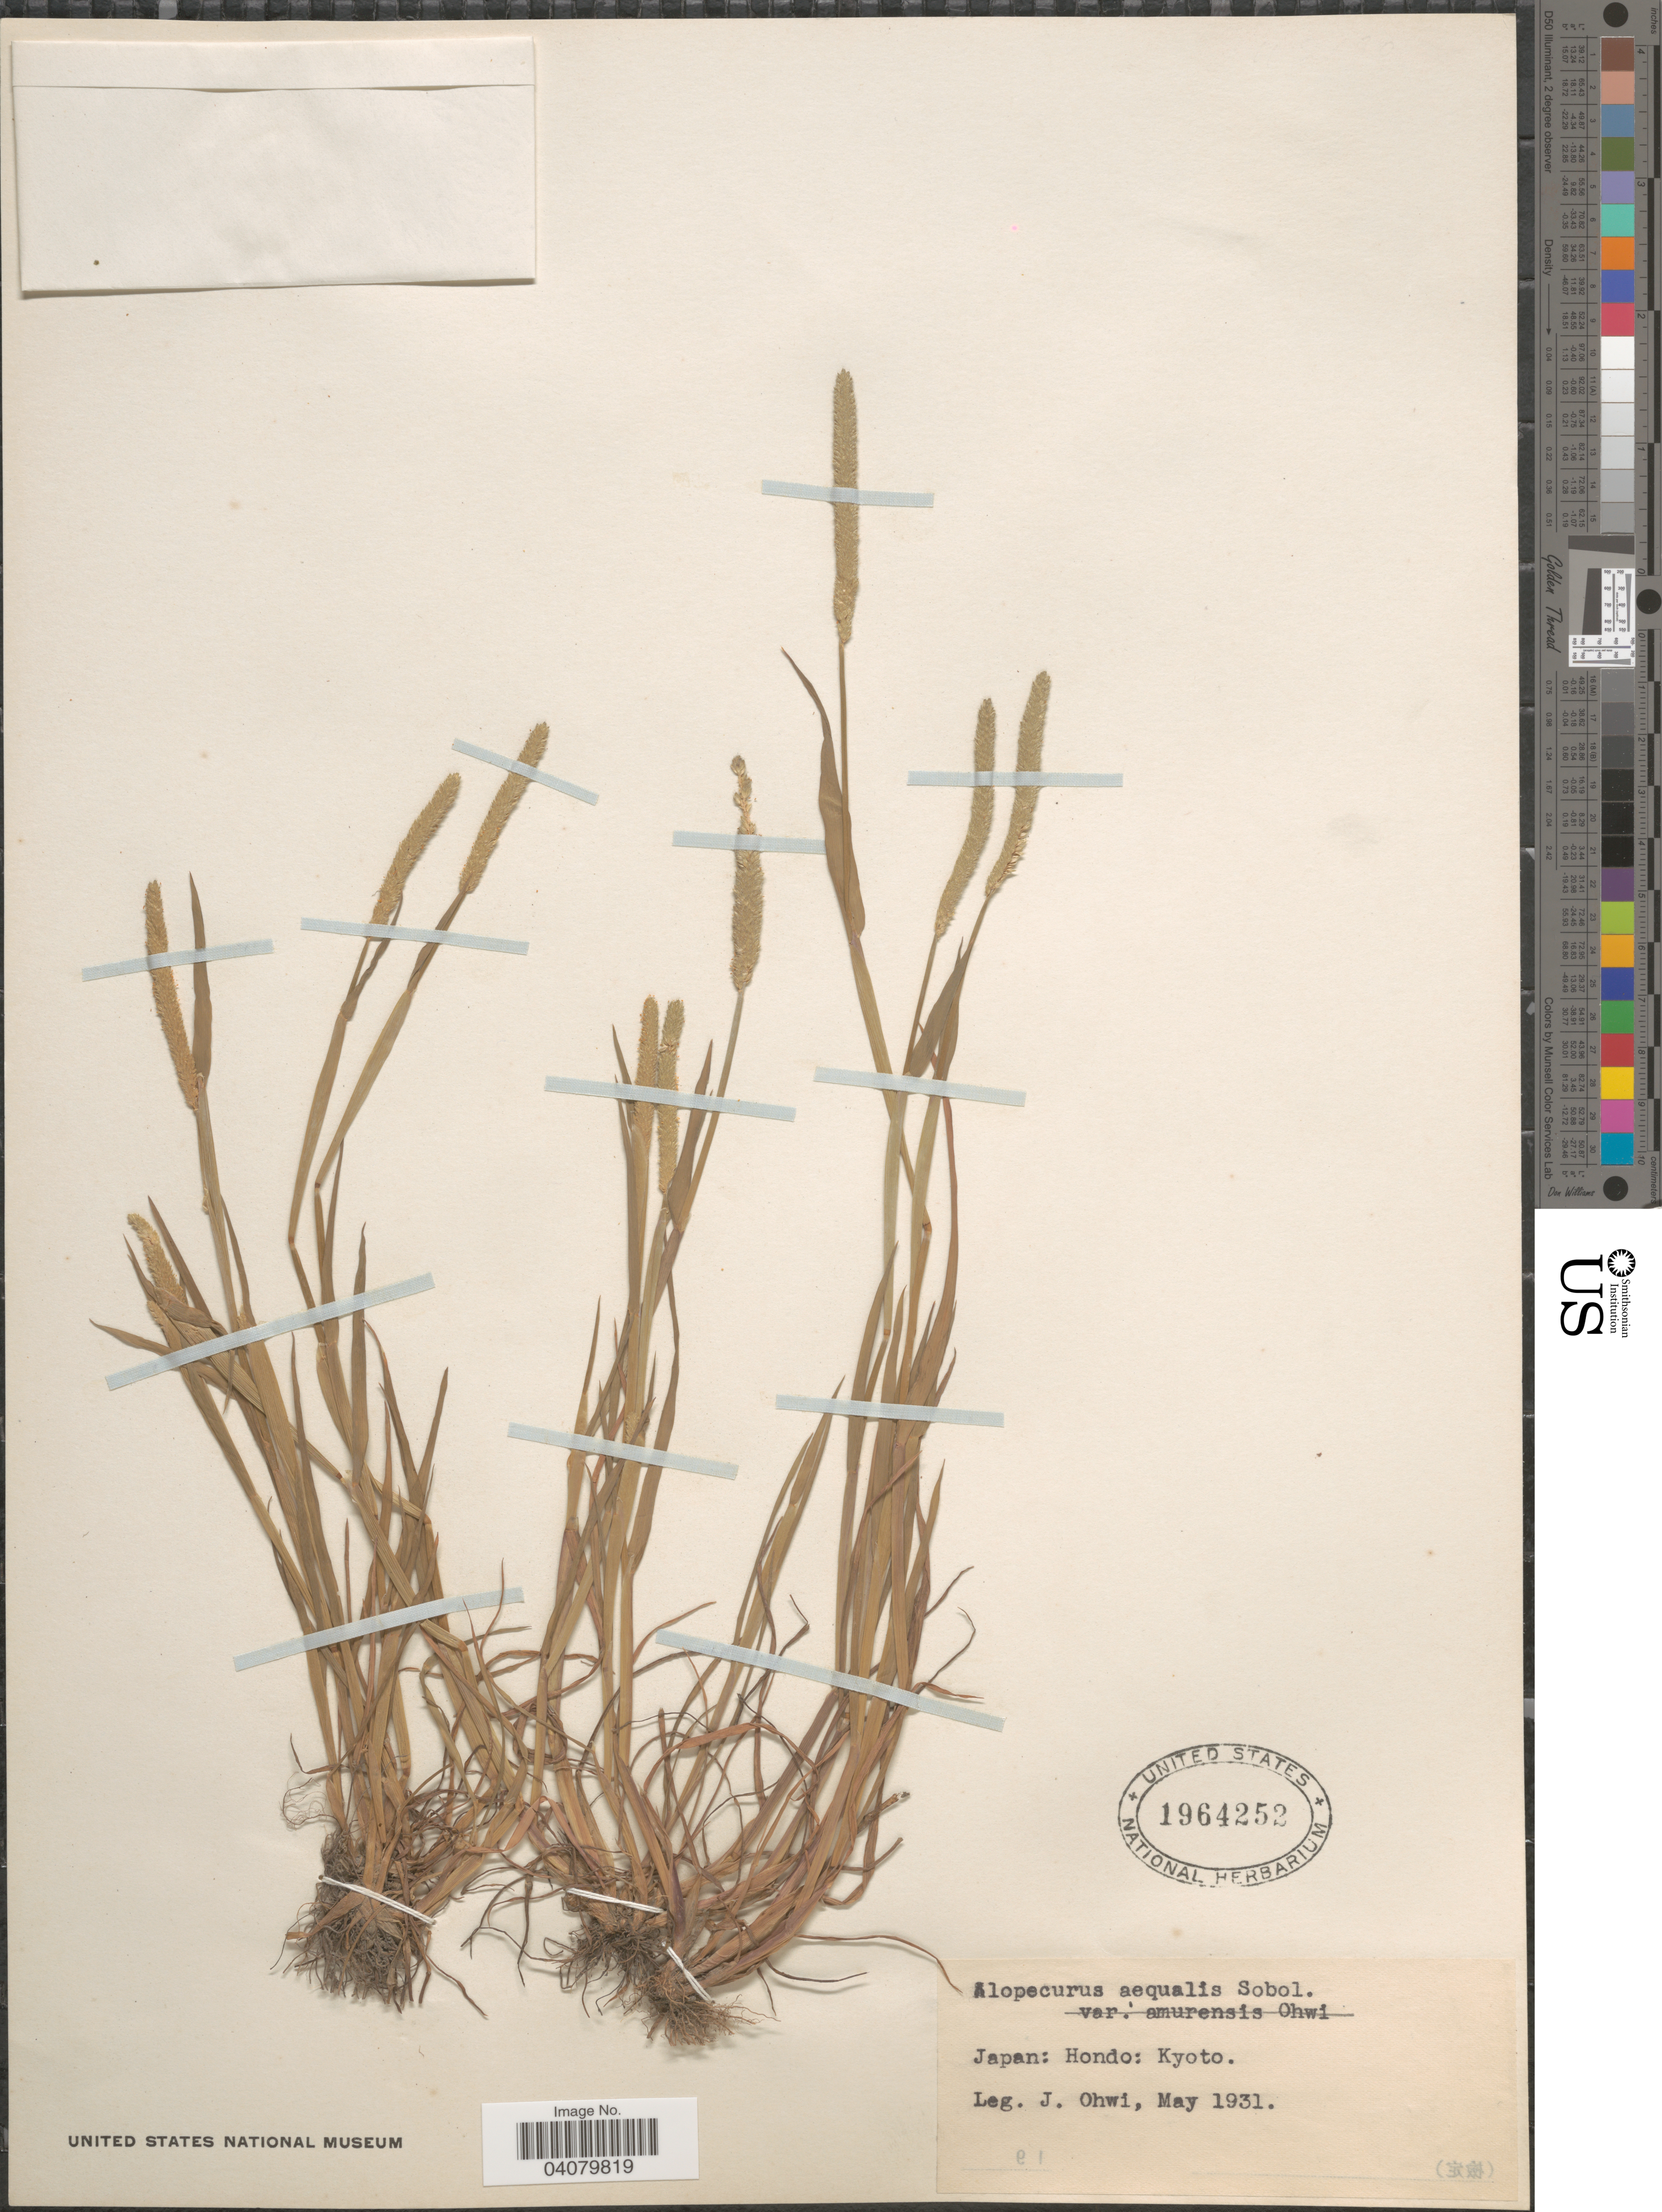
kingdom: Plantae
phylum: Tracheophyta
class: Liliopsida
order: Poales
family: Poaceae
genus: Alopecurus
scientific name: Alopecurus aequalis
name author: Sobol.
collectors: J. Ohwi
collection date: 1931-05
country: Japan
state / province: Kyoto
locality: Hondo.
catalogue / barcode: US 1964252